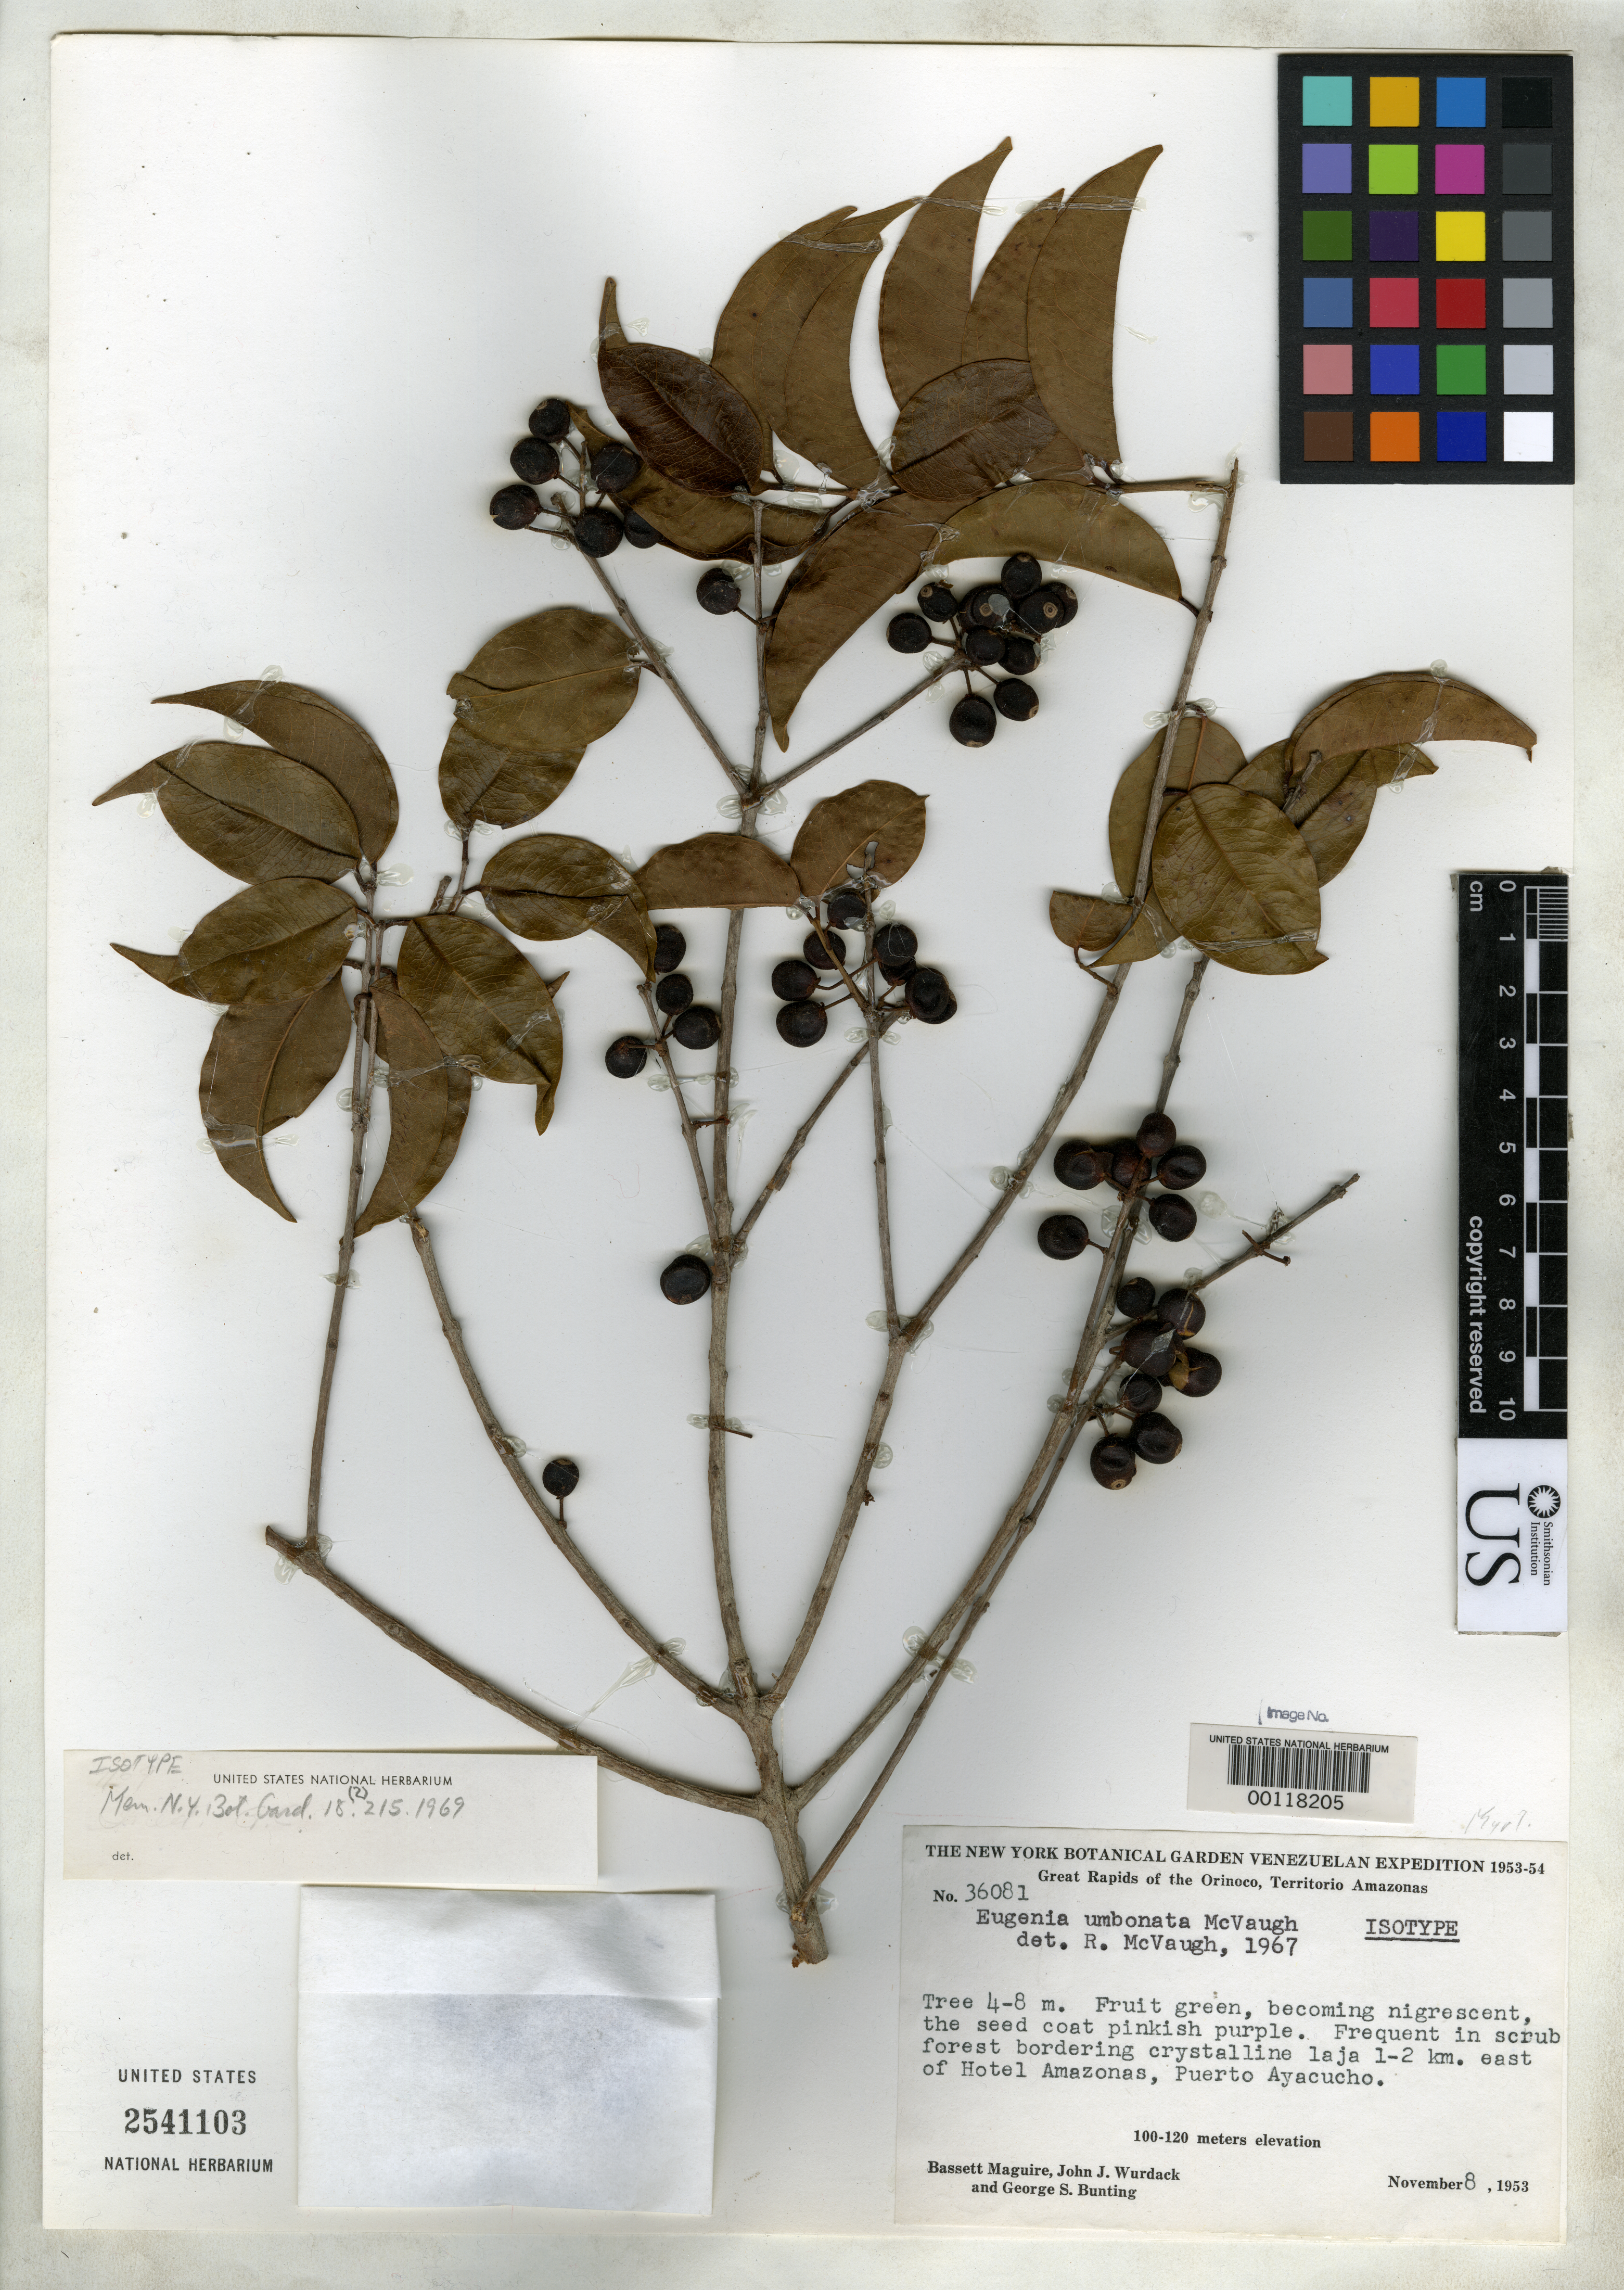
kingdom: Plantae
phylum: Tracheophyta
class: Magnoliopsida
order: Myrtales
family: Myrtaceae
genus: Eugenia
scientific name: Eugenia umbonata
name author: McVaugh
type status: Isotype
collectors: B. Maguire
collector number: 36081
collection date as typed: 08 Nov 1953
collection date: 1953-11-08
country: Venezuela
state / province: Amazonas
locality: Puerto Ayacucho.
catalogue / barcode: US 2541103